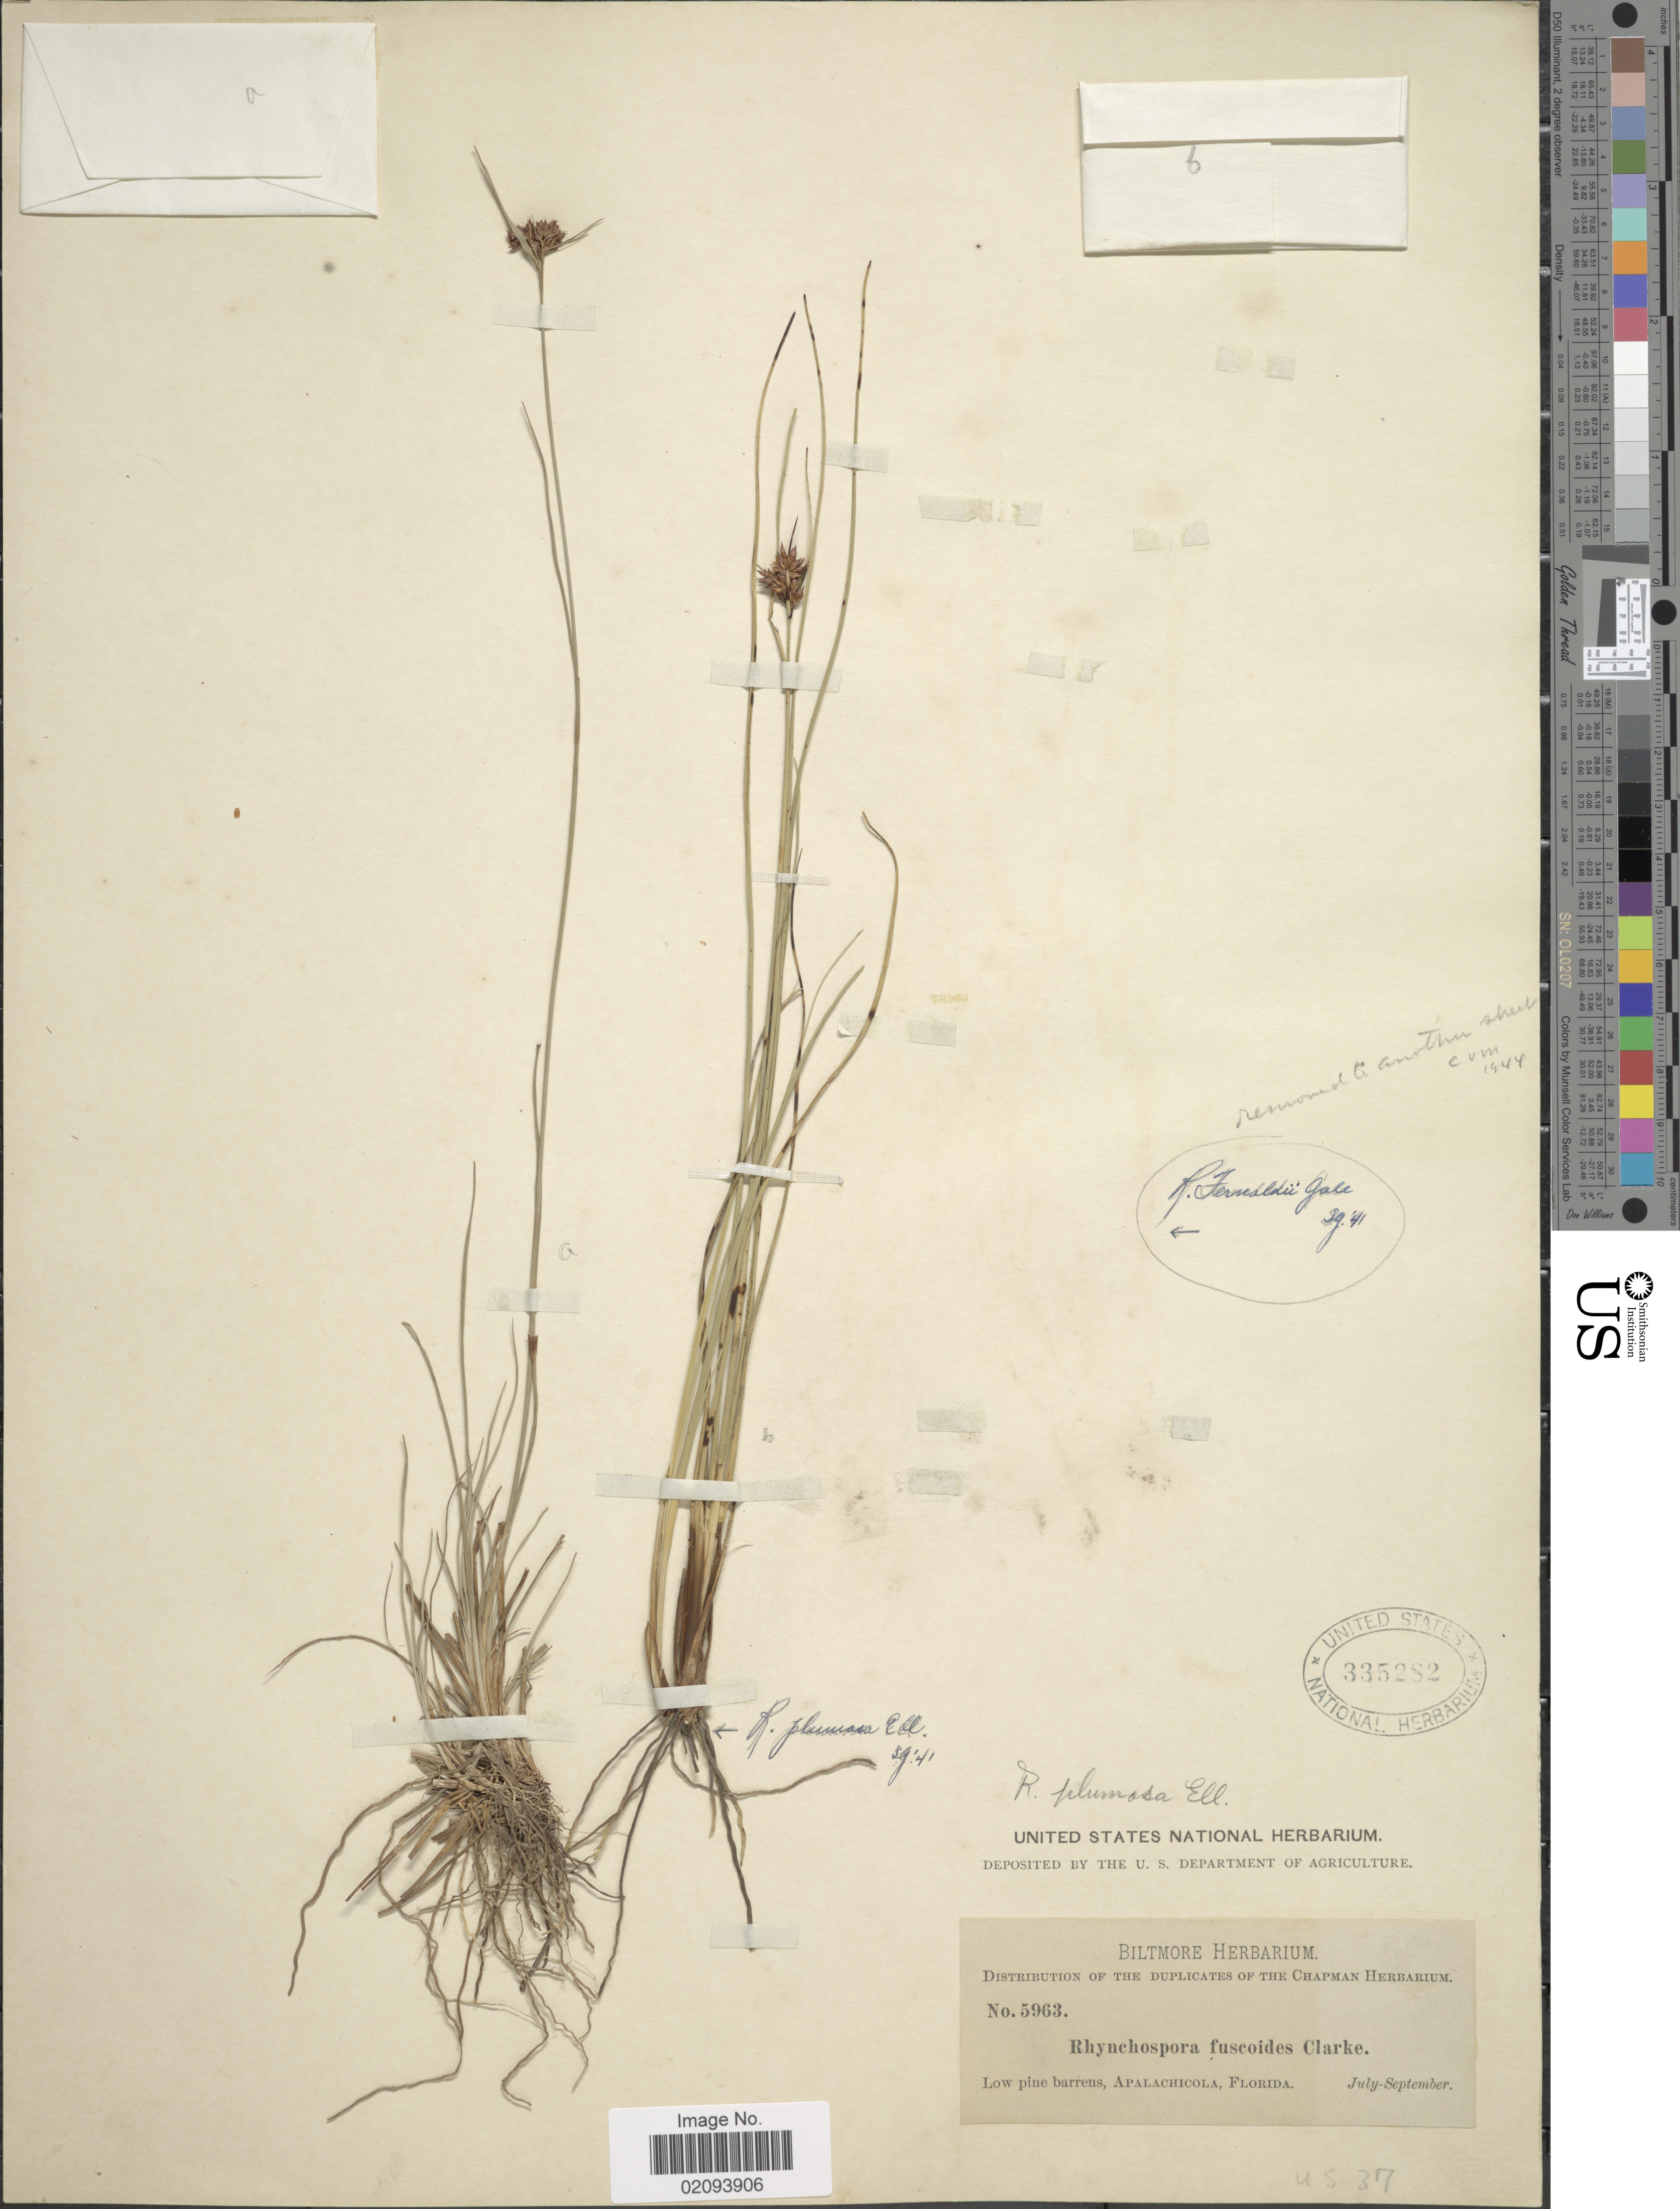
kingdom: Plantae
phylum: Tracheophyta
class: Liliopsida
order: Poales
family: Cyperaceae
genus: Rhynchospora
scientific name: Rhynchospora intermedia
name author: (Chapm.) Britton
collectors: ex herb. Biltmore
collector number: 5963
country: United States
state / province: Florida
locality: Low pine barrens, Apalachicola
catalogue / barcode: US 335282